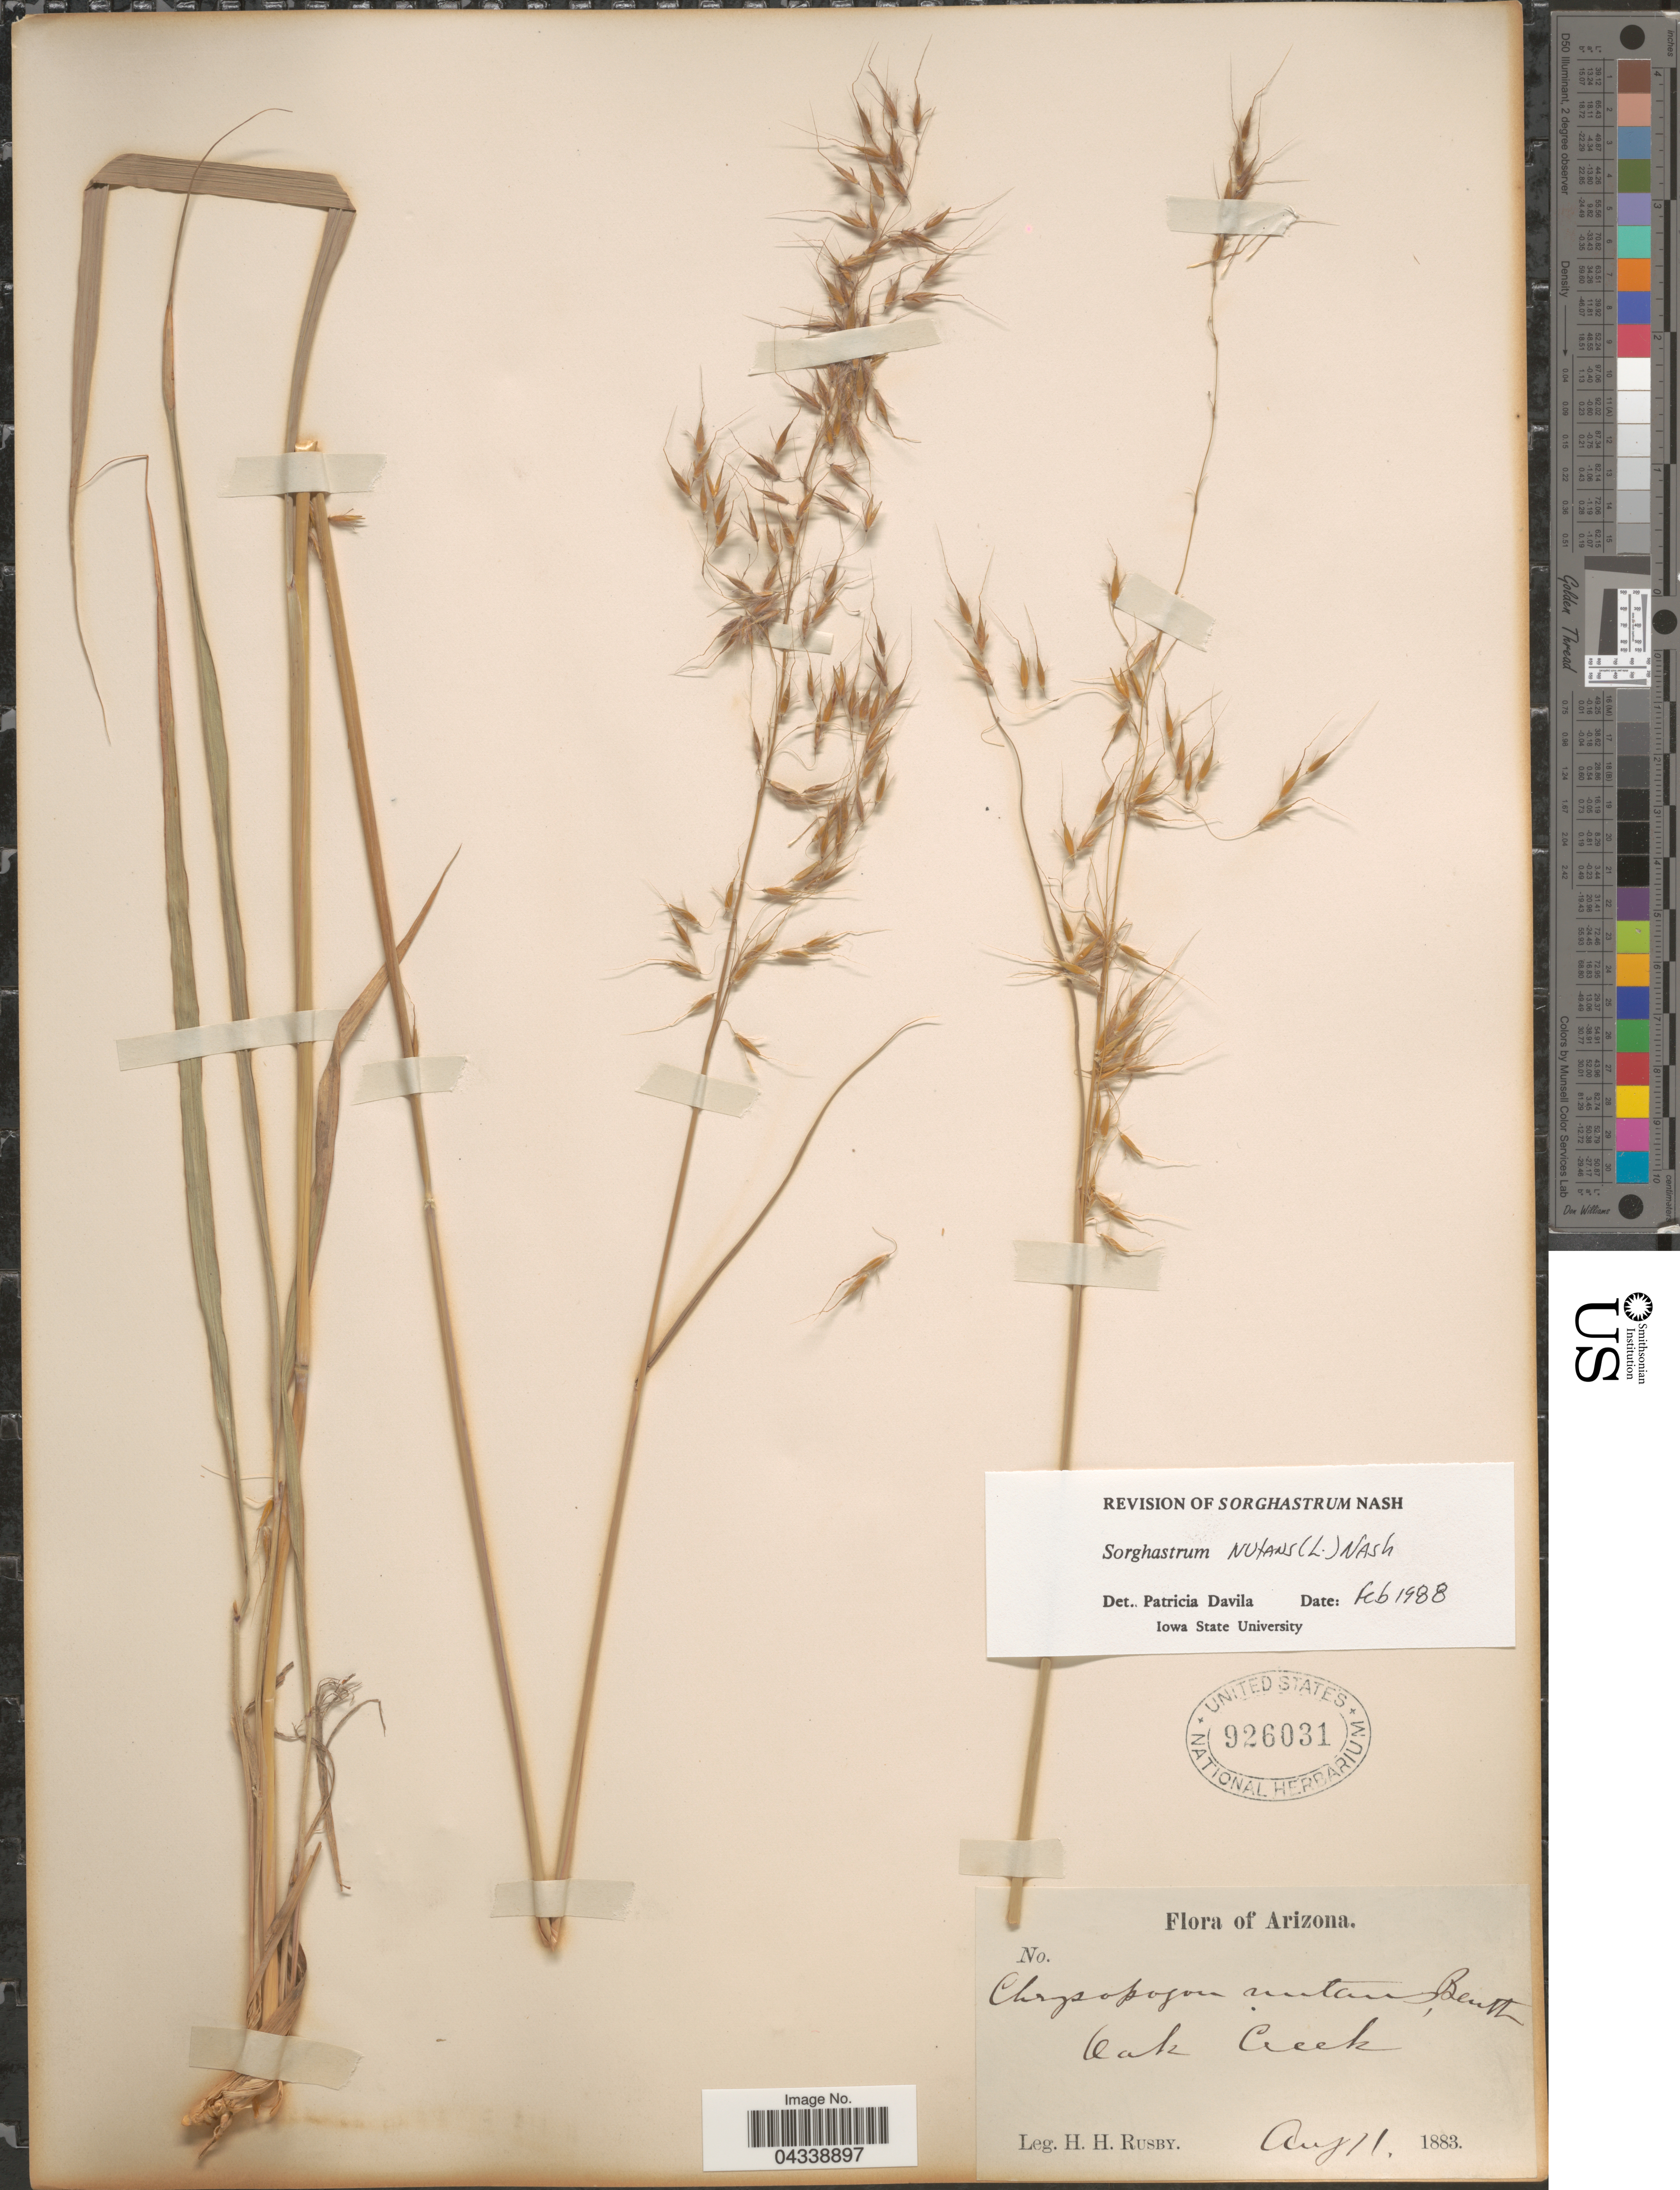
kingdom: Plantae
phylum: Tracheophyta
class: Liliopsida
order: Poales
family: Poaceae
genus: Sorghastrum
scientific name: Sorghastrum nutans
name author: (L.) Nash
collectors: H. H. Rusby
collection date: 1883-08-11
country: United States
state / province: Arizona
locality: Oak Creek.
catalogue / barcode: US 926031